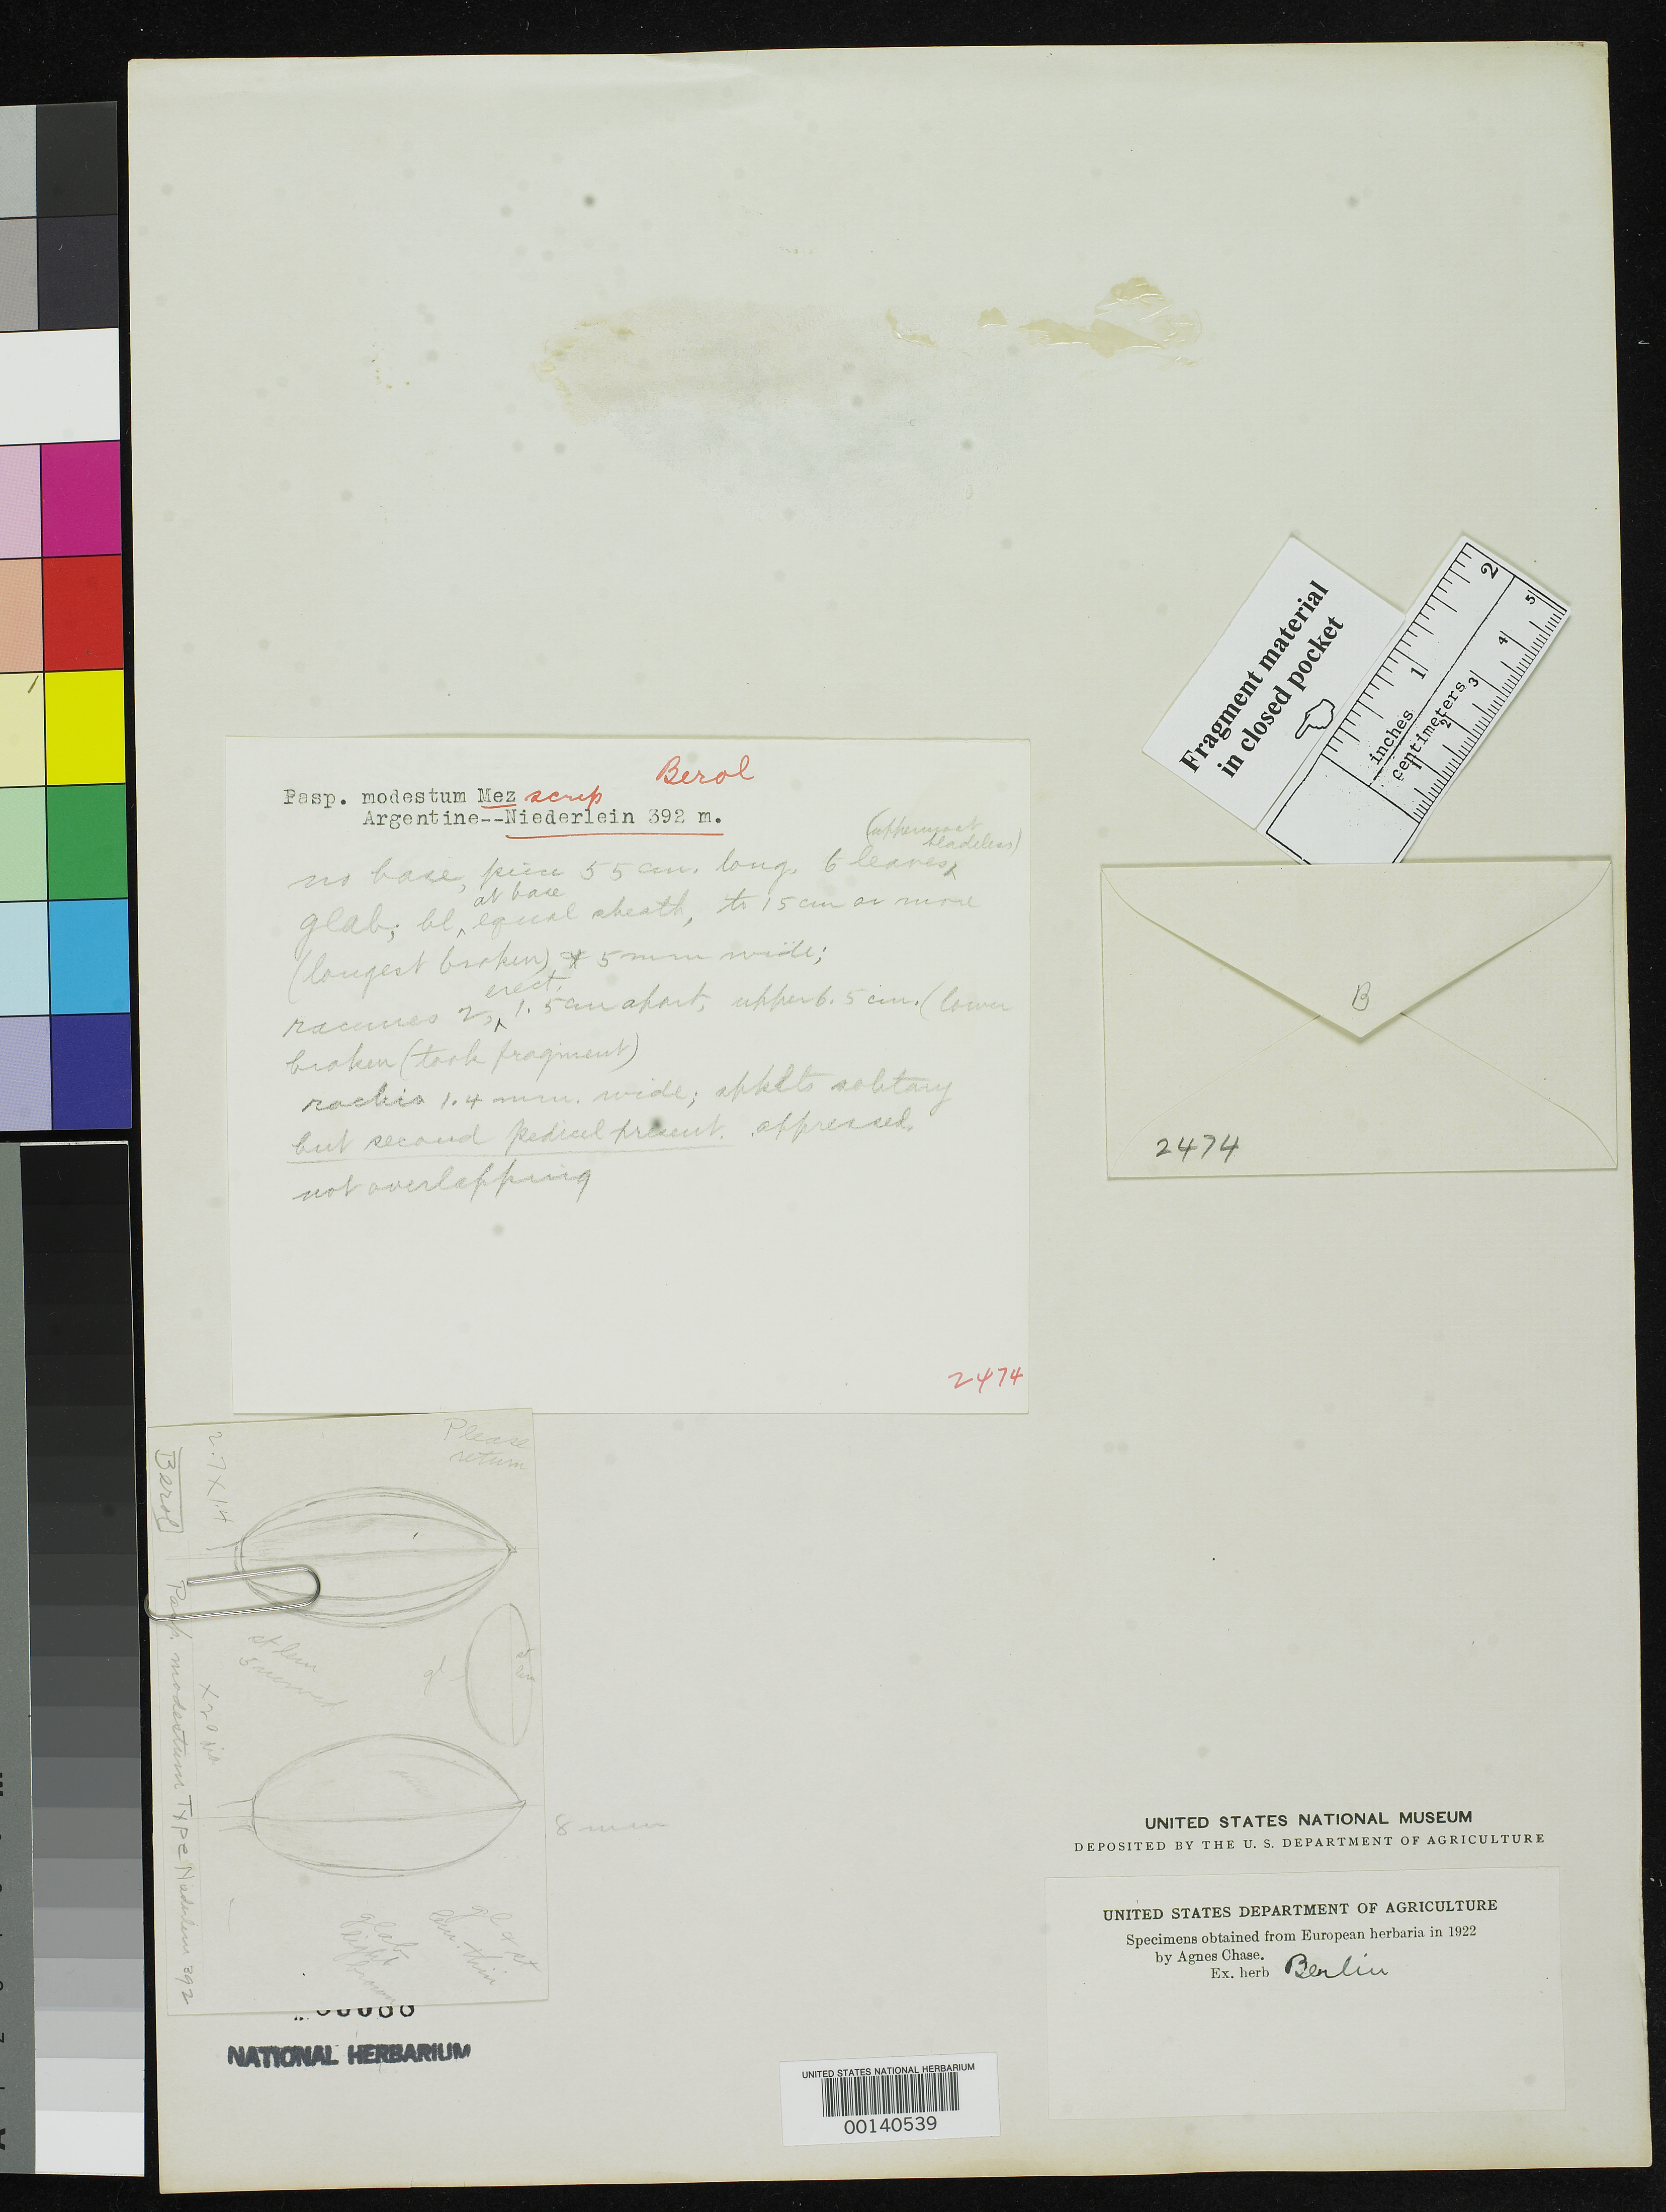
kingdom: Plantae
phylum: Tracheophyta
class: Liliopsida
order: Poales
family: Poaceae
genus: Paspalum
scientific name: Paspalum modestum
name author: Mez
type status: Type Fragment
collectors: G. Niederlein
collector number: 392m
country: Argentina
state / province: Corrientes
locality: Near Corrientes.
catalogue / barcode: US 80088